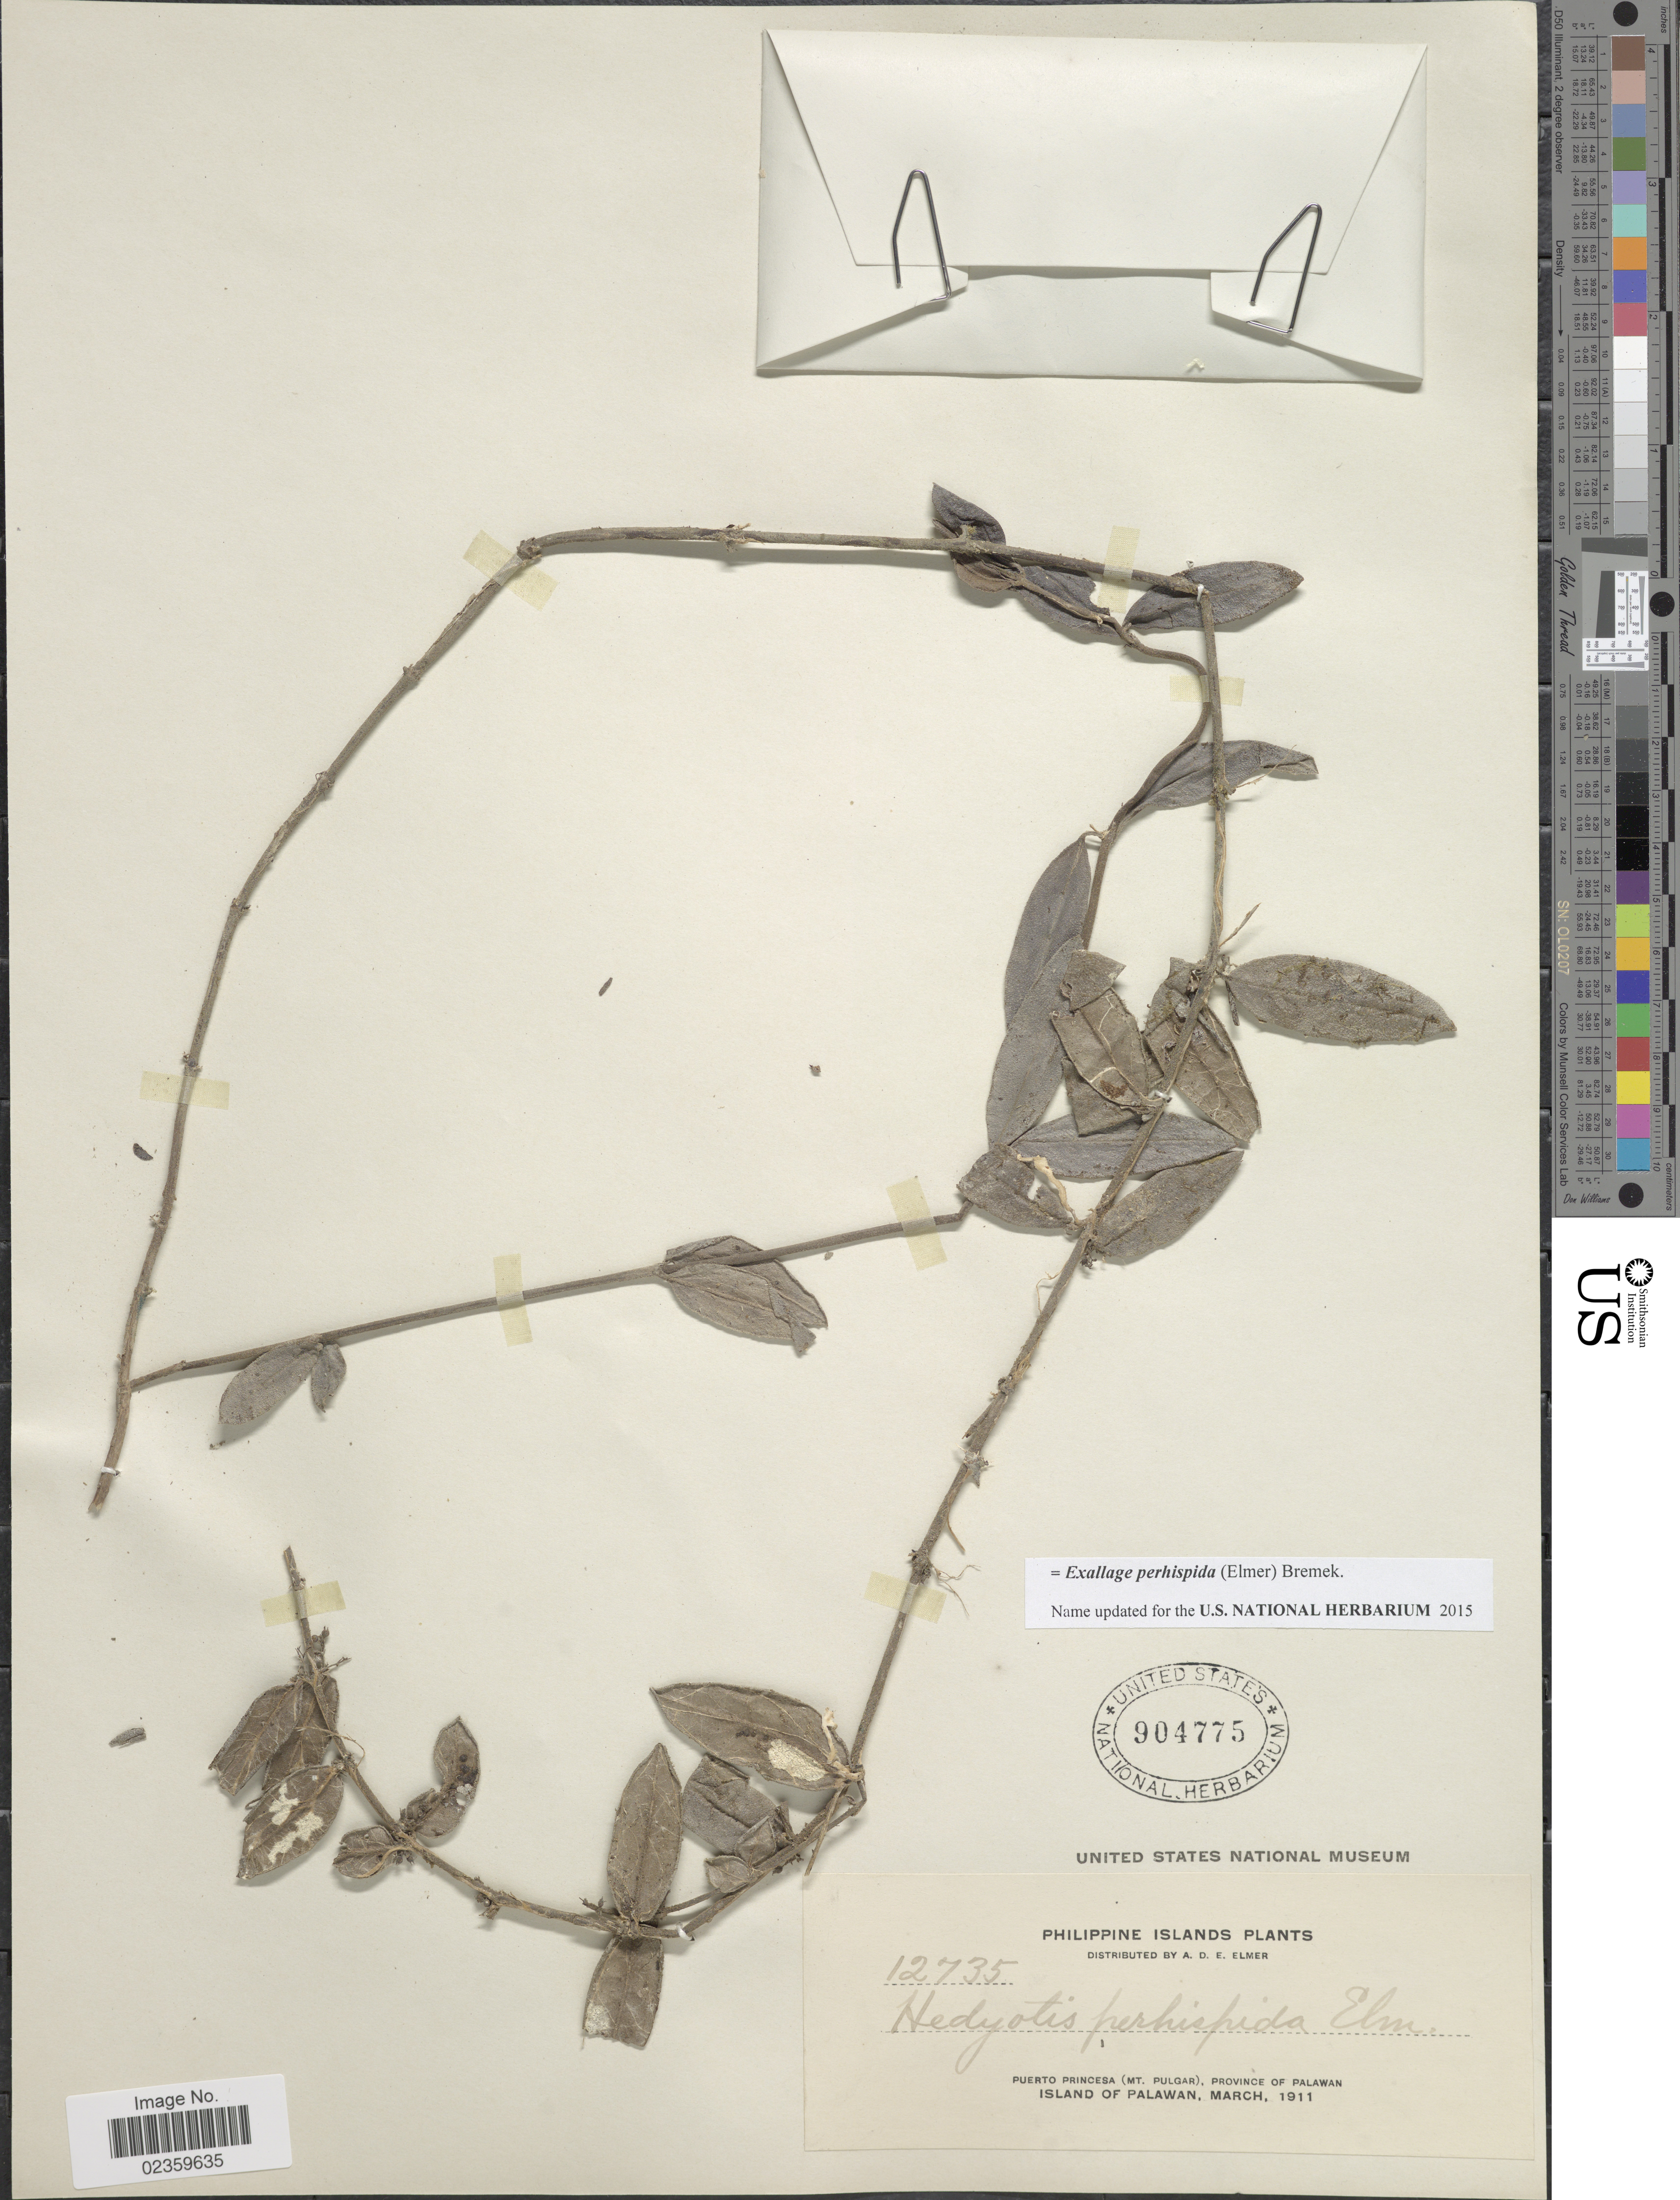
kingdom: Plantae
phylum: Tracheophyta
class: Magnoliopsida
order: Gentianales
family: Rubiaceae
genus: Exallage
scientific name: Exallage perhispida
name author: (Miq.) Bremek.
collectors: A. D. E. Elmer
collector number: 12735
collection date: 1911-03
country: Philippines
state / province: Mimaropa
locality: Philippine Islands. Puerto Princesa (Mt. Pulgar), Province of Palawan. Island of Palawan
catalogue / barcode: US 904775